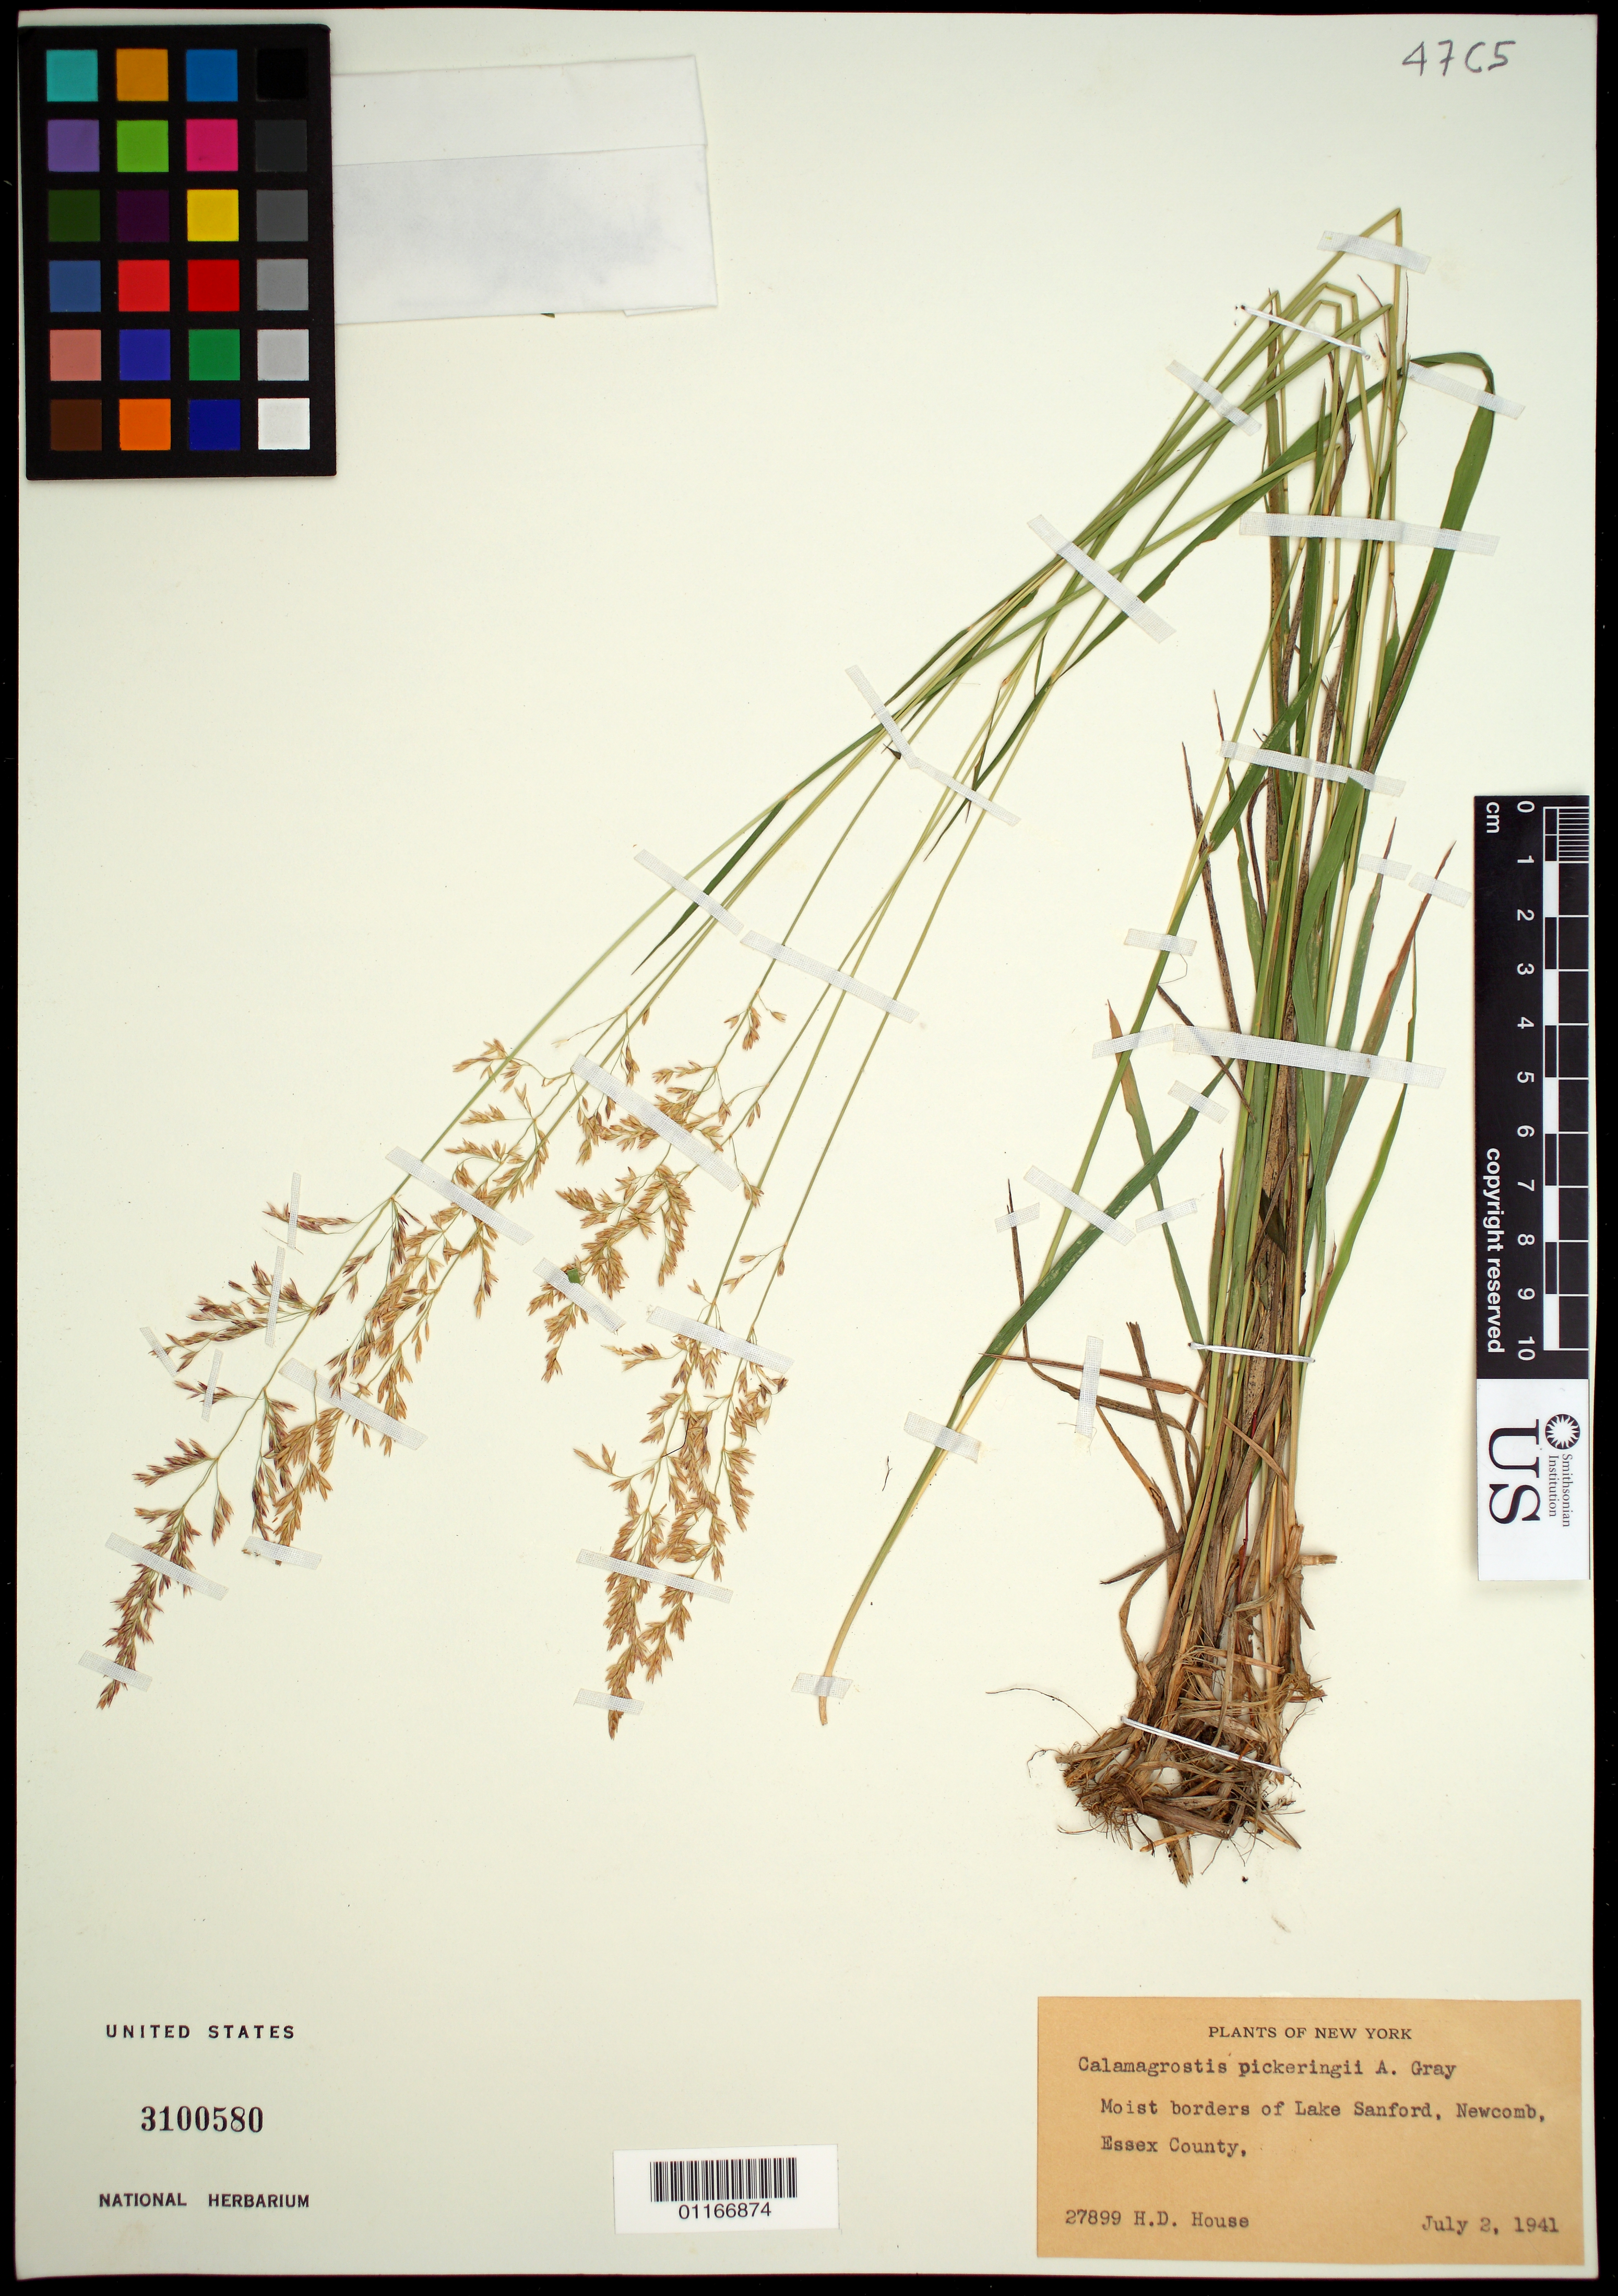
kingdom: Plantae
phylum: Tracheophyta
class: Liliopsida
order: Poales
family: Poaceae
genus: Calamagrostis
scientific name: Calamagrostis pickeringii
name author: A. Gray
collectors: H. D. House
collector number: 27899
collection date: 1941-07-02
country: United States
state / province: New York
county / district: Essex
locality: Moist borders of Lake Sanford, Newcomb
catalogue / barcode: US 3100580